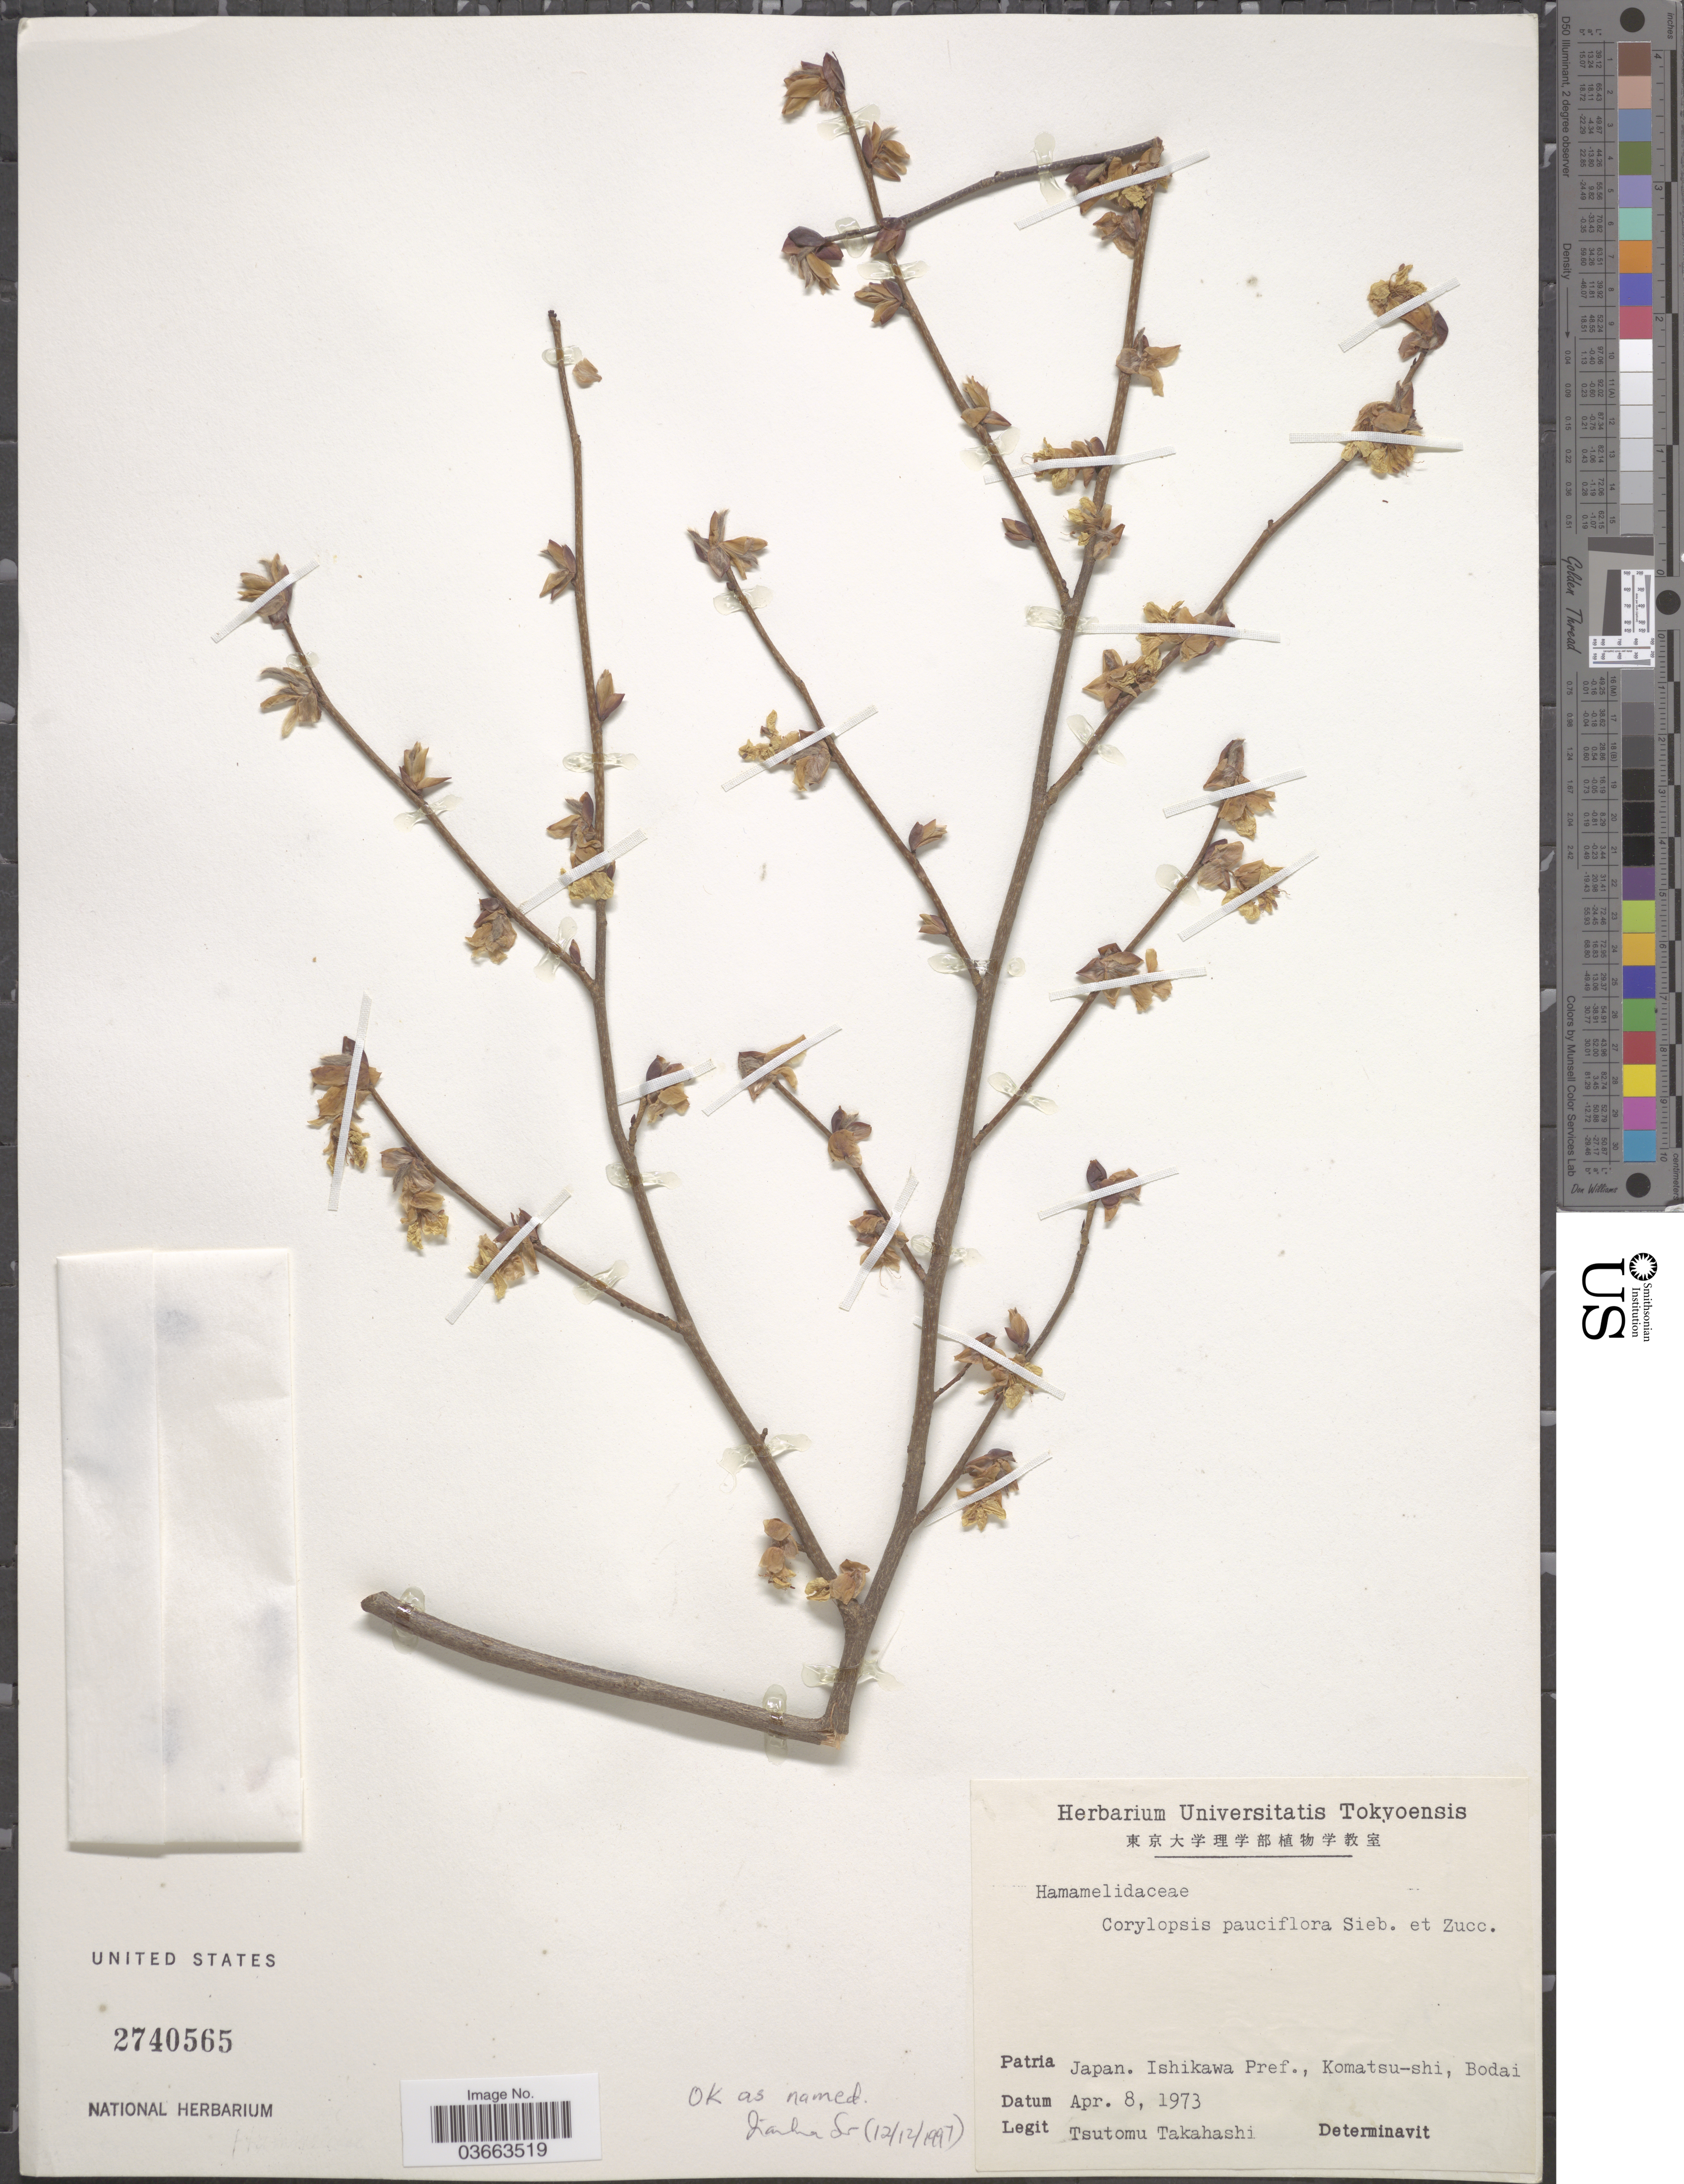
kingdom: Plantae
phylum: Tracheophyta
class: Magnoliopsida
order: Saxifragales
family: Hamamelidaceae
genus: Corylopsis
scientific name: Corylopsis pauciflora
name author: Siebold & Zucc.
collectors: T. Takahashi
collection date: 1973-04-08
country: Japan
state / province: Isikawa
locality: Ishikawa Pref., Komatsu-shi, Bodai.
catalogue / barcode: US 2740565